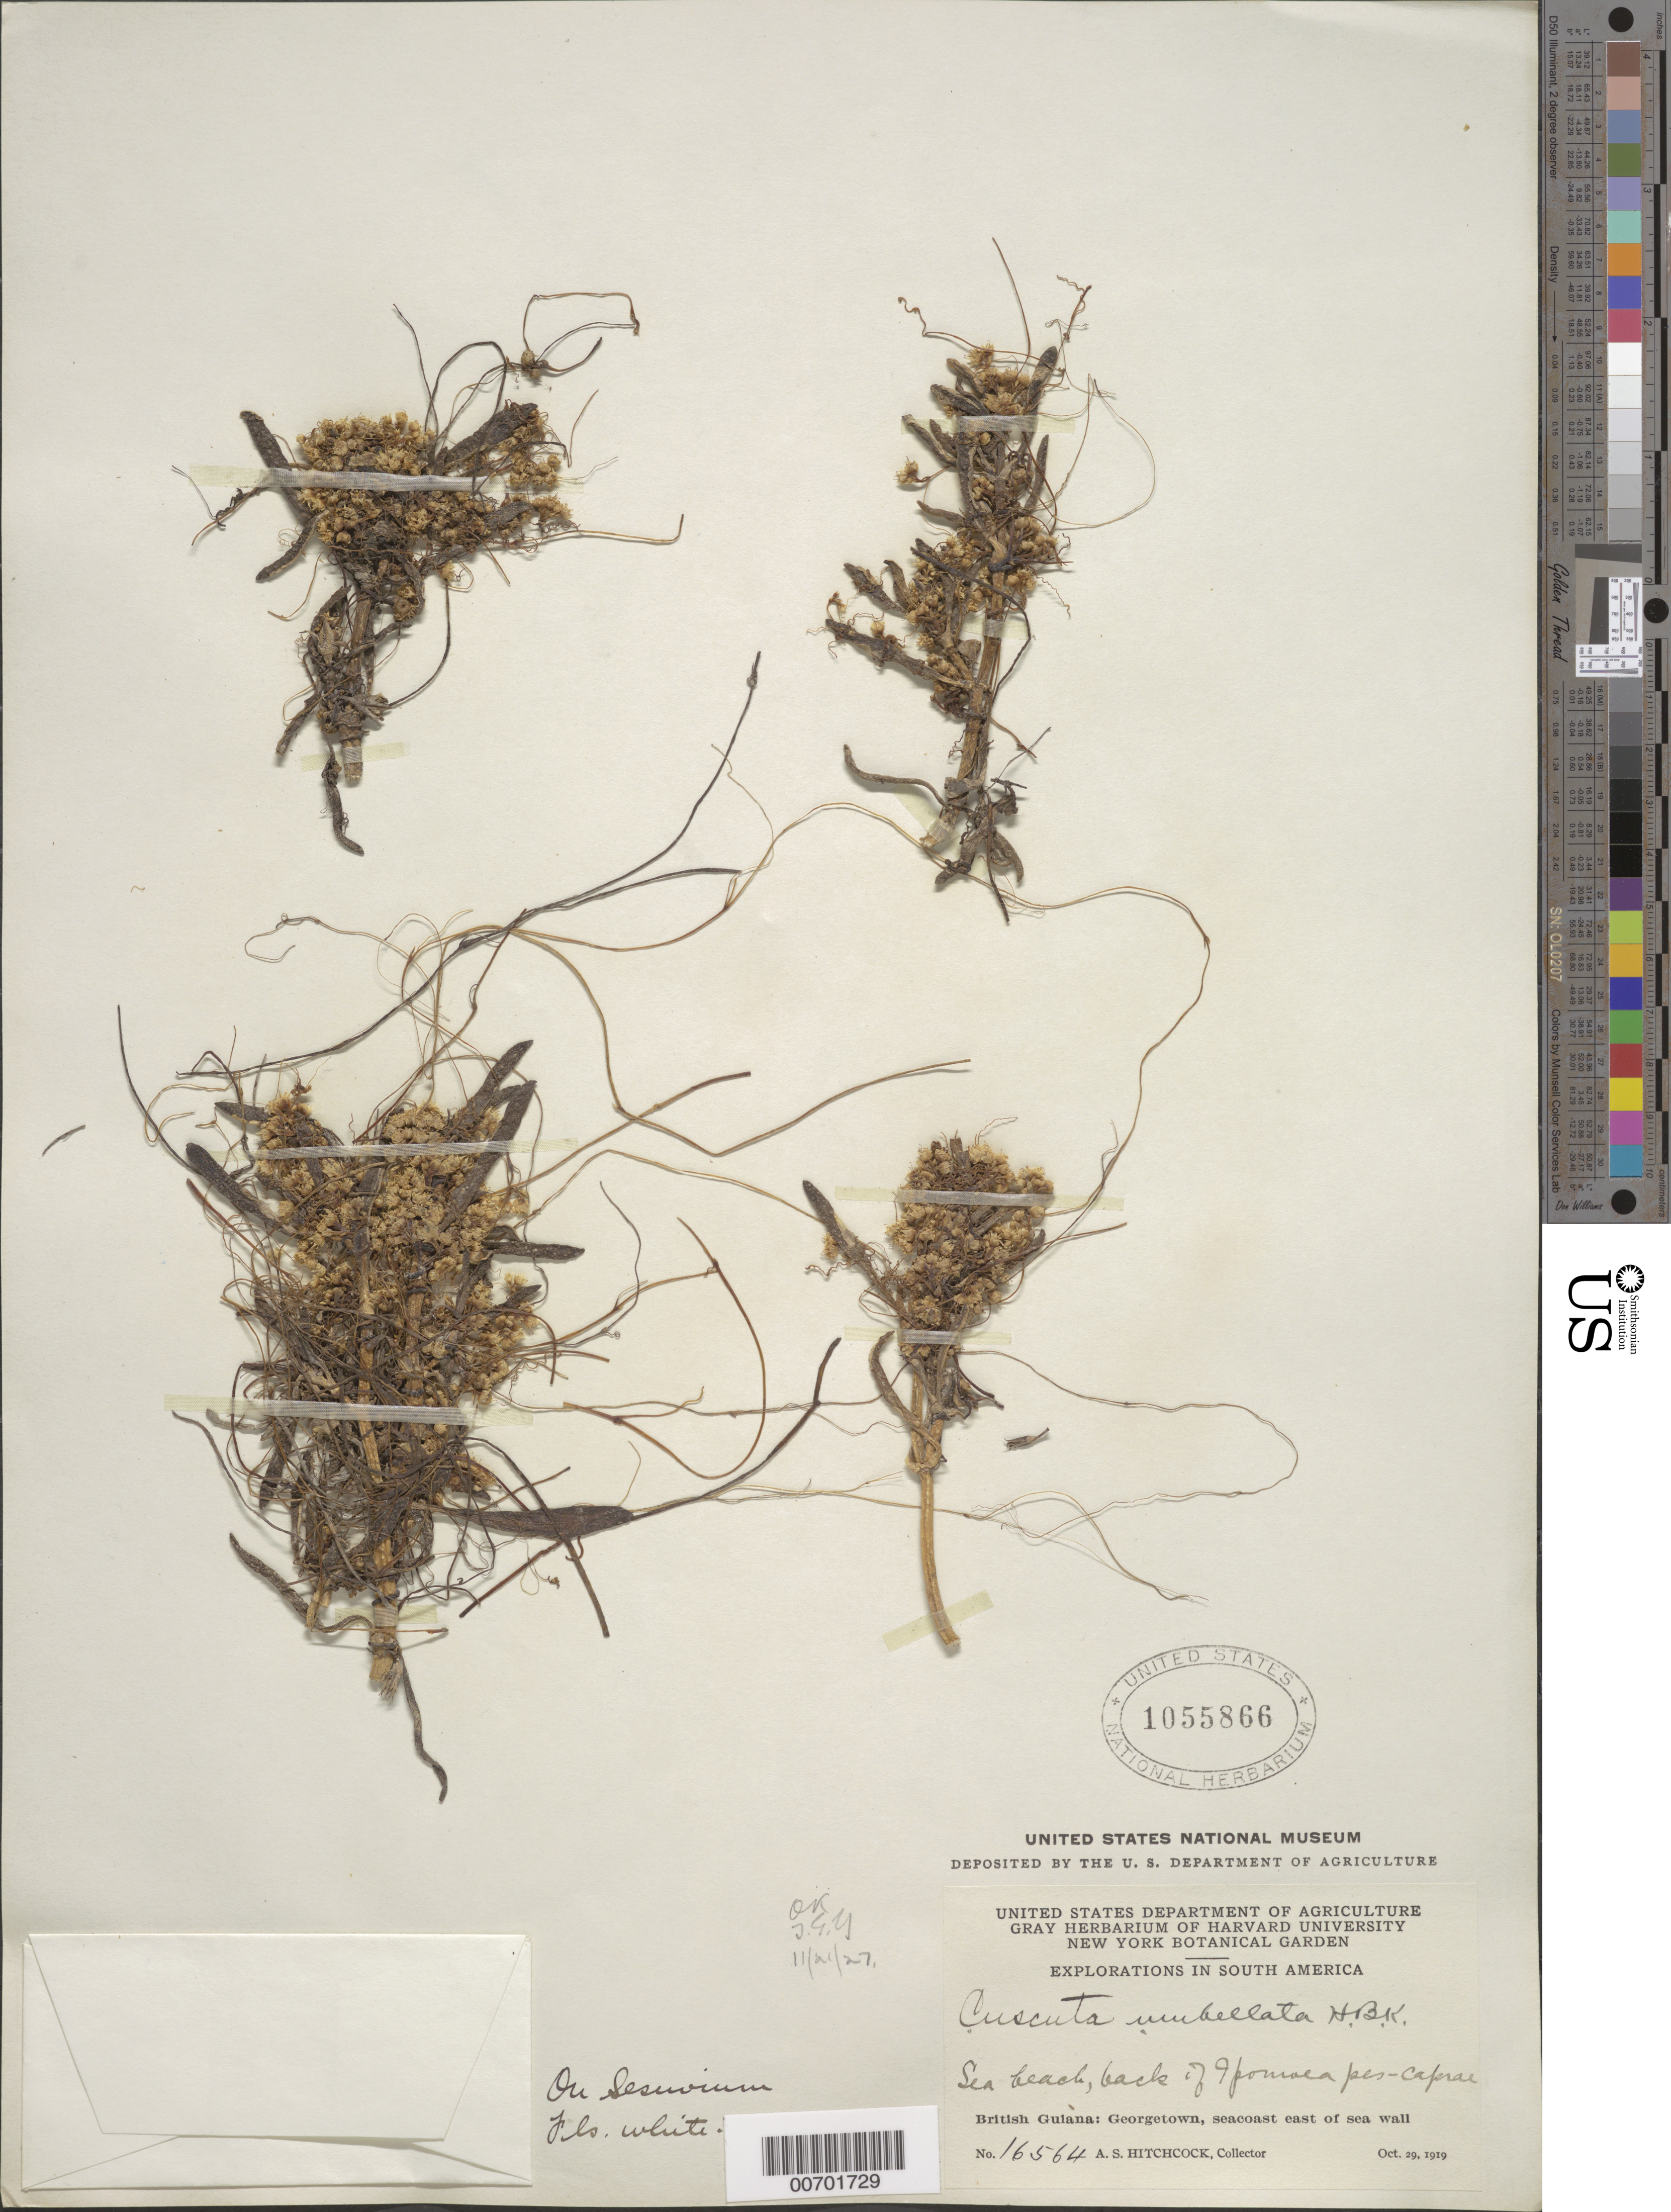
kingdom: Plantae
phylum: Tracheophyta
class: Magnoliopsida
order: Solanales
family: Convolvulaceae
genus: Cuscuta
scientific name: Cuscuta umbellata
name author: Kunth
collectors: A. S. Hitchcock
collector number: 16564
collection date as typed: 29-Oct-19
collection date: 1919-10-29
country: Guyana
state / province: Demerara-Mahaica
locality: Georgetown, seacoast E of sea wall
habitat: Sea beach; on Sesuvium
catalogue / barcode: US 1055866